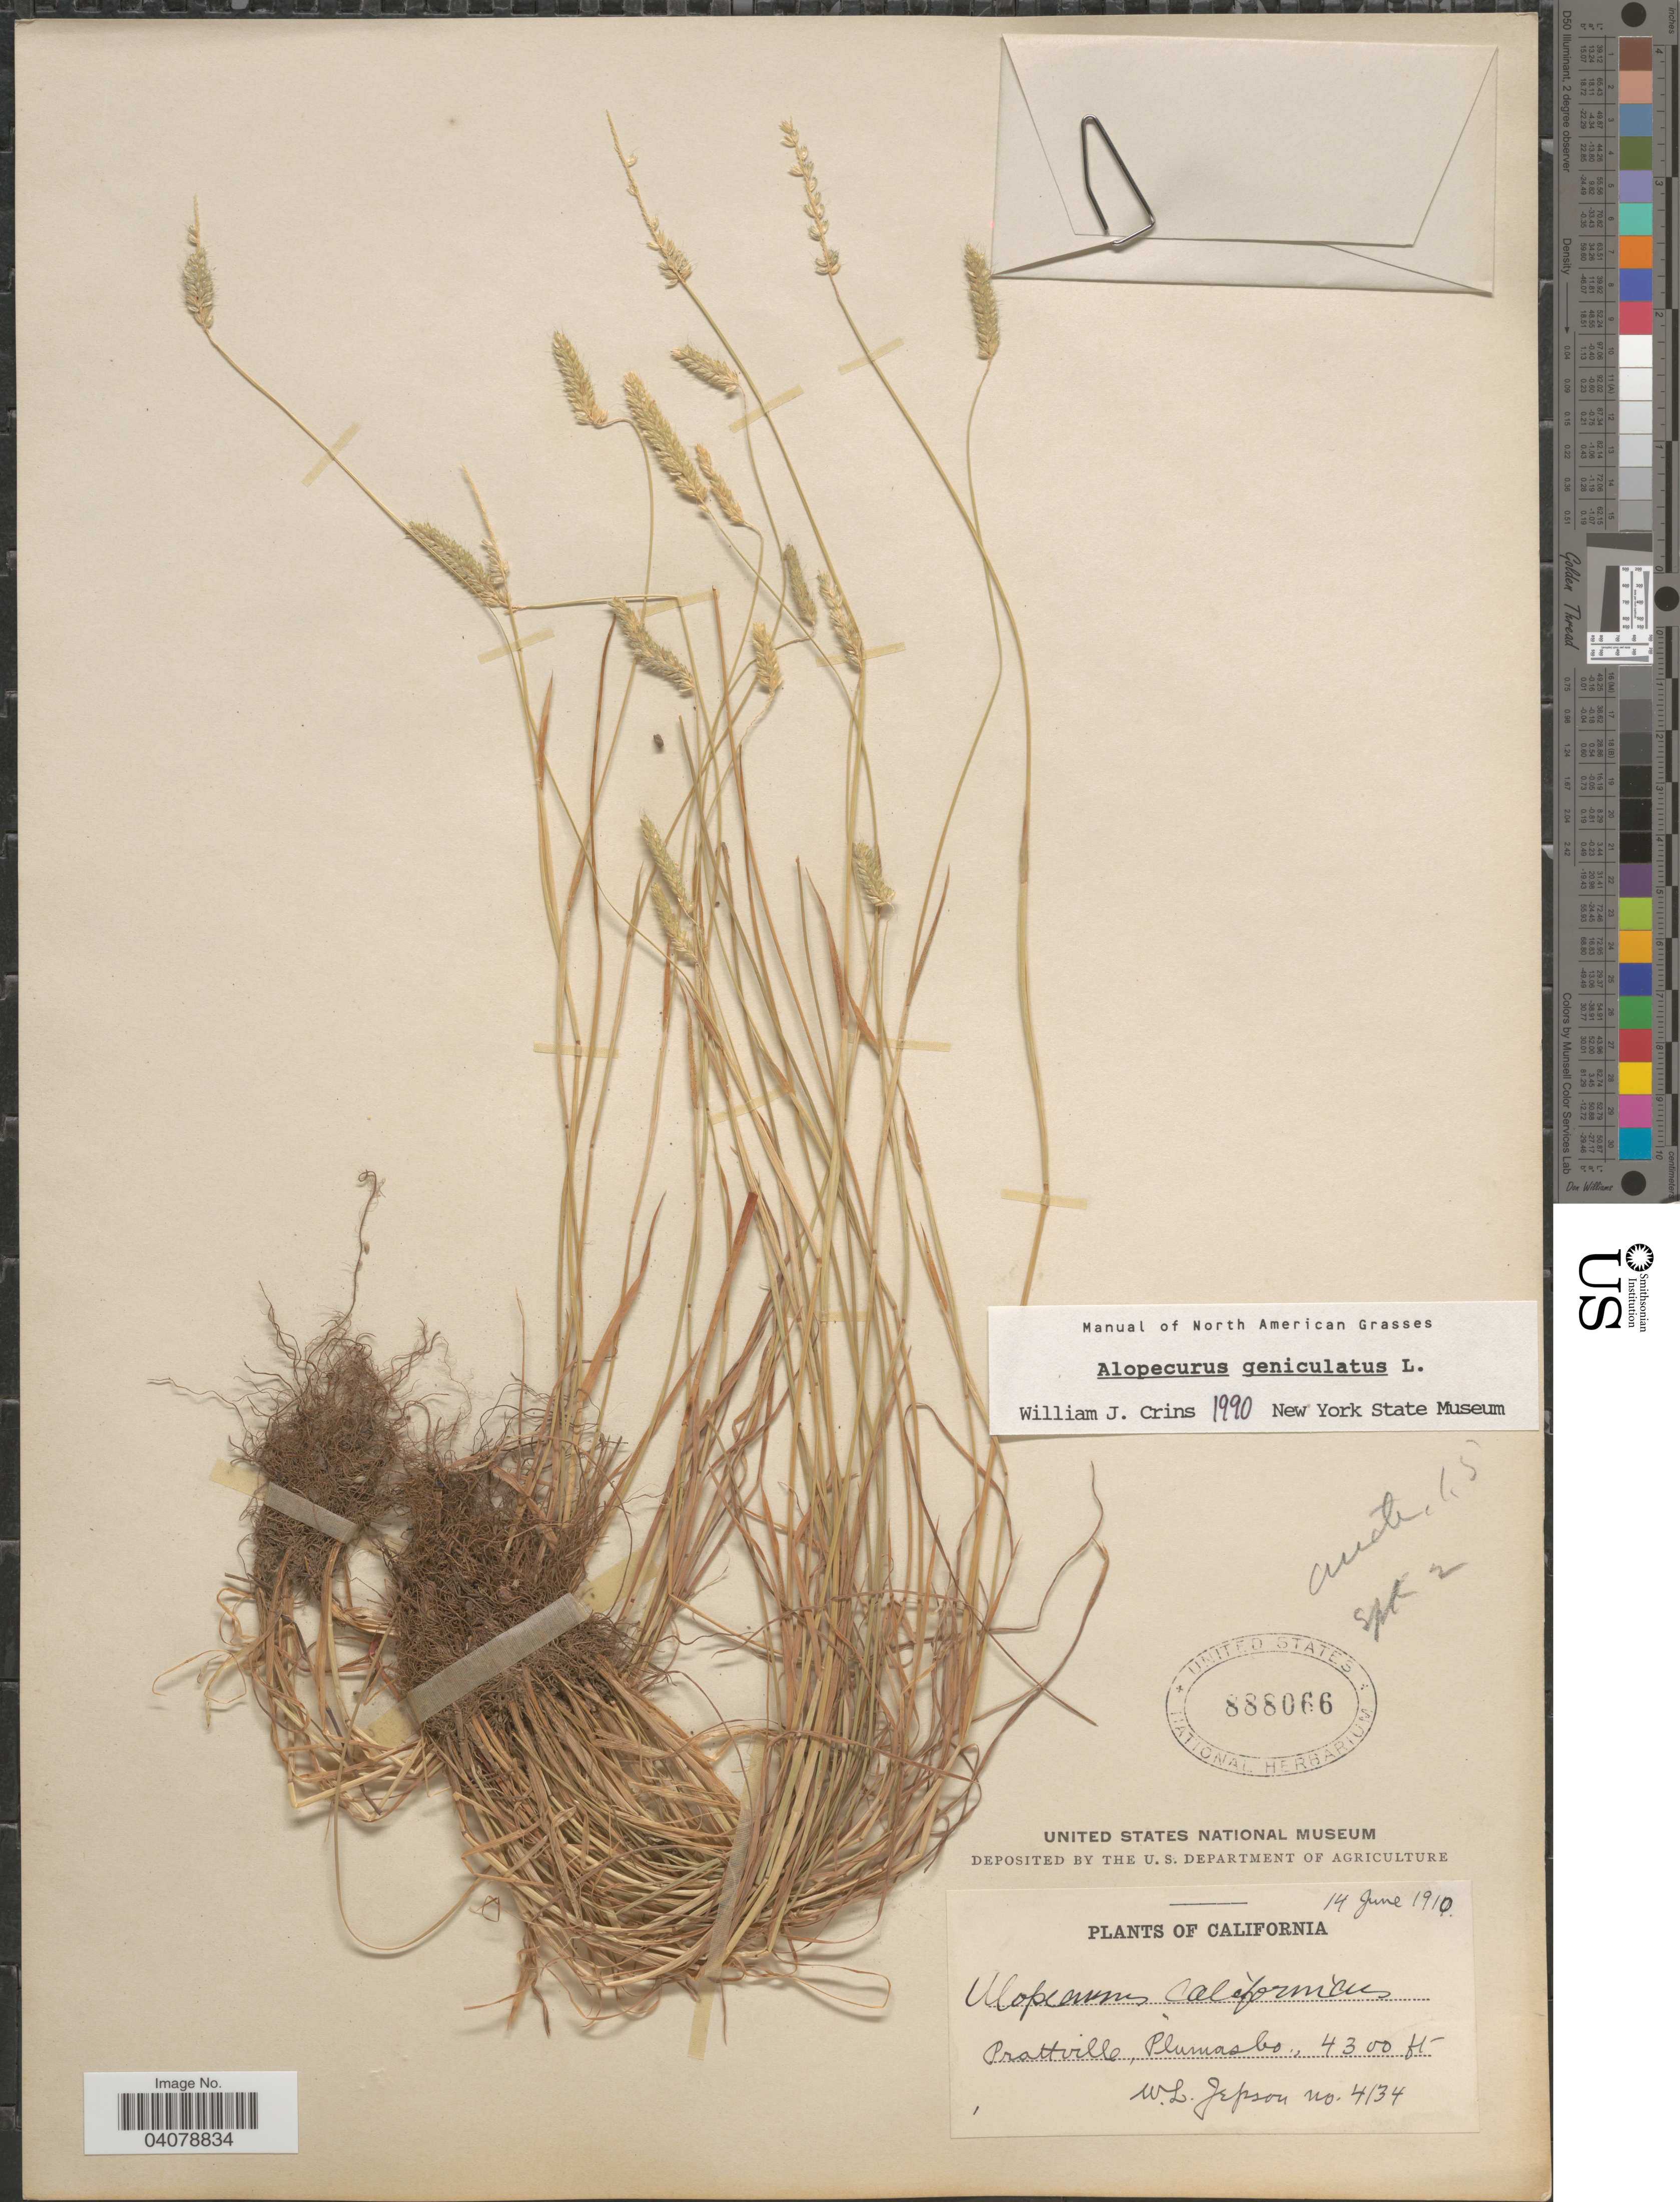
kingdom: Plantae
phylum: Tracheophyta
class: Liliopsida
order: Poales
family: Poaceae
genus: Alopecurus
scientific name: Alopecurus geniculatus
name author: L.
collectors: W. L. Jepson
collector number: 4134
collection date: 1910-06-14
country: United States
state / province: California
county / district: Plumas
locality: Pratville, Plumas Co.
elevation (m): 1311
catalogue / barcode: US 888066